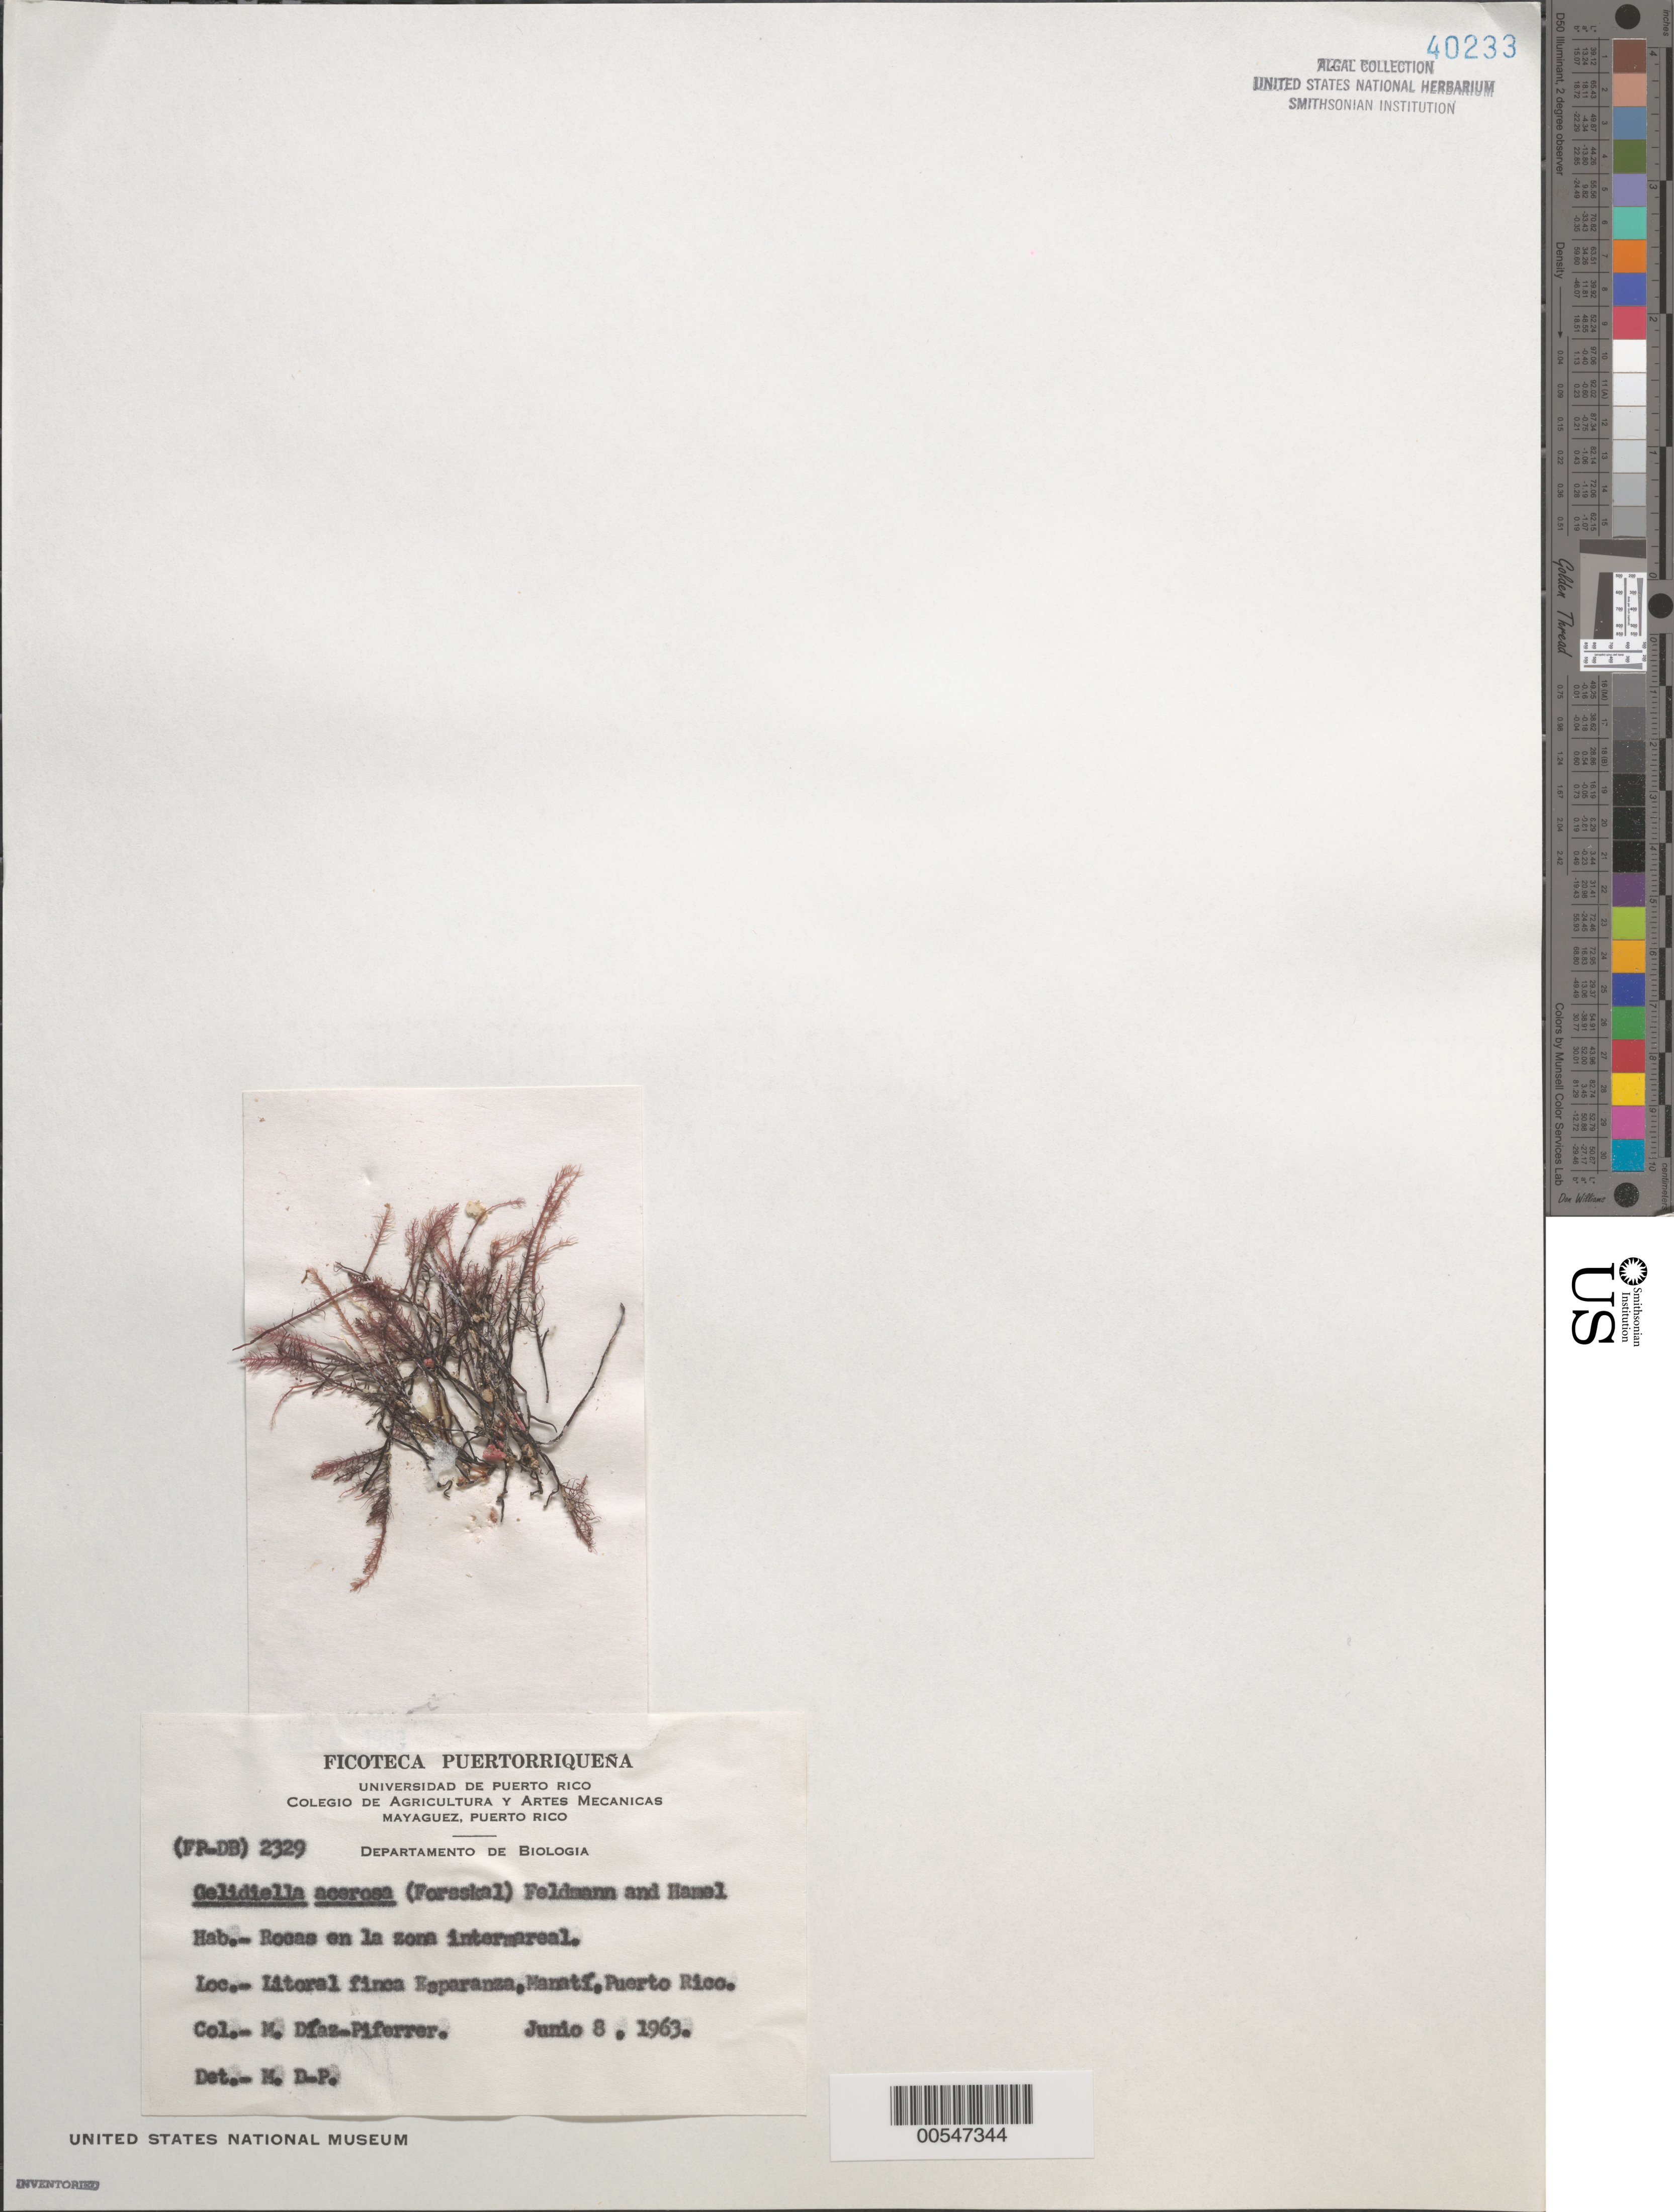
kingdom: Plantae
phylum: Rhodophyta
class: Florideophyceae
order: Gelidiales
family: Gelidiellaceae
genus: Gelidiella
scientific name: Gelidiella acerosa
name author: (Forssk.) Feldmann & G. Hamel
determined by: Diaz-Piferrer, M.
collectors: M. Diaz-Piferrer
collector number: (fp-db) 2329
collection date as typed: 08 Jun 1963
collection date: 1963-06-08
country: Puerto Rico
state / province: Manati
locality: Esperanza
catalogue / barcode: US 40233